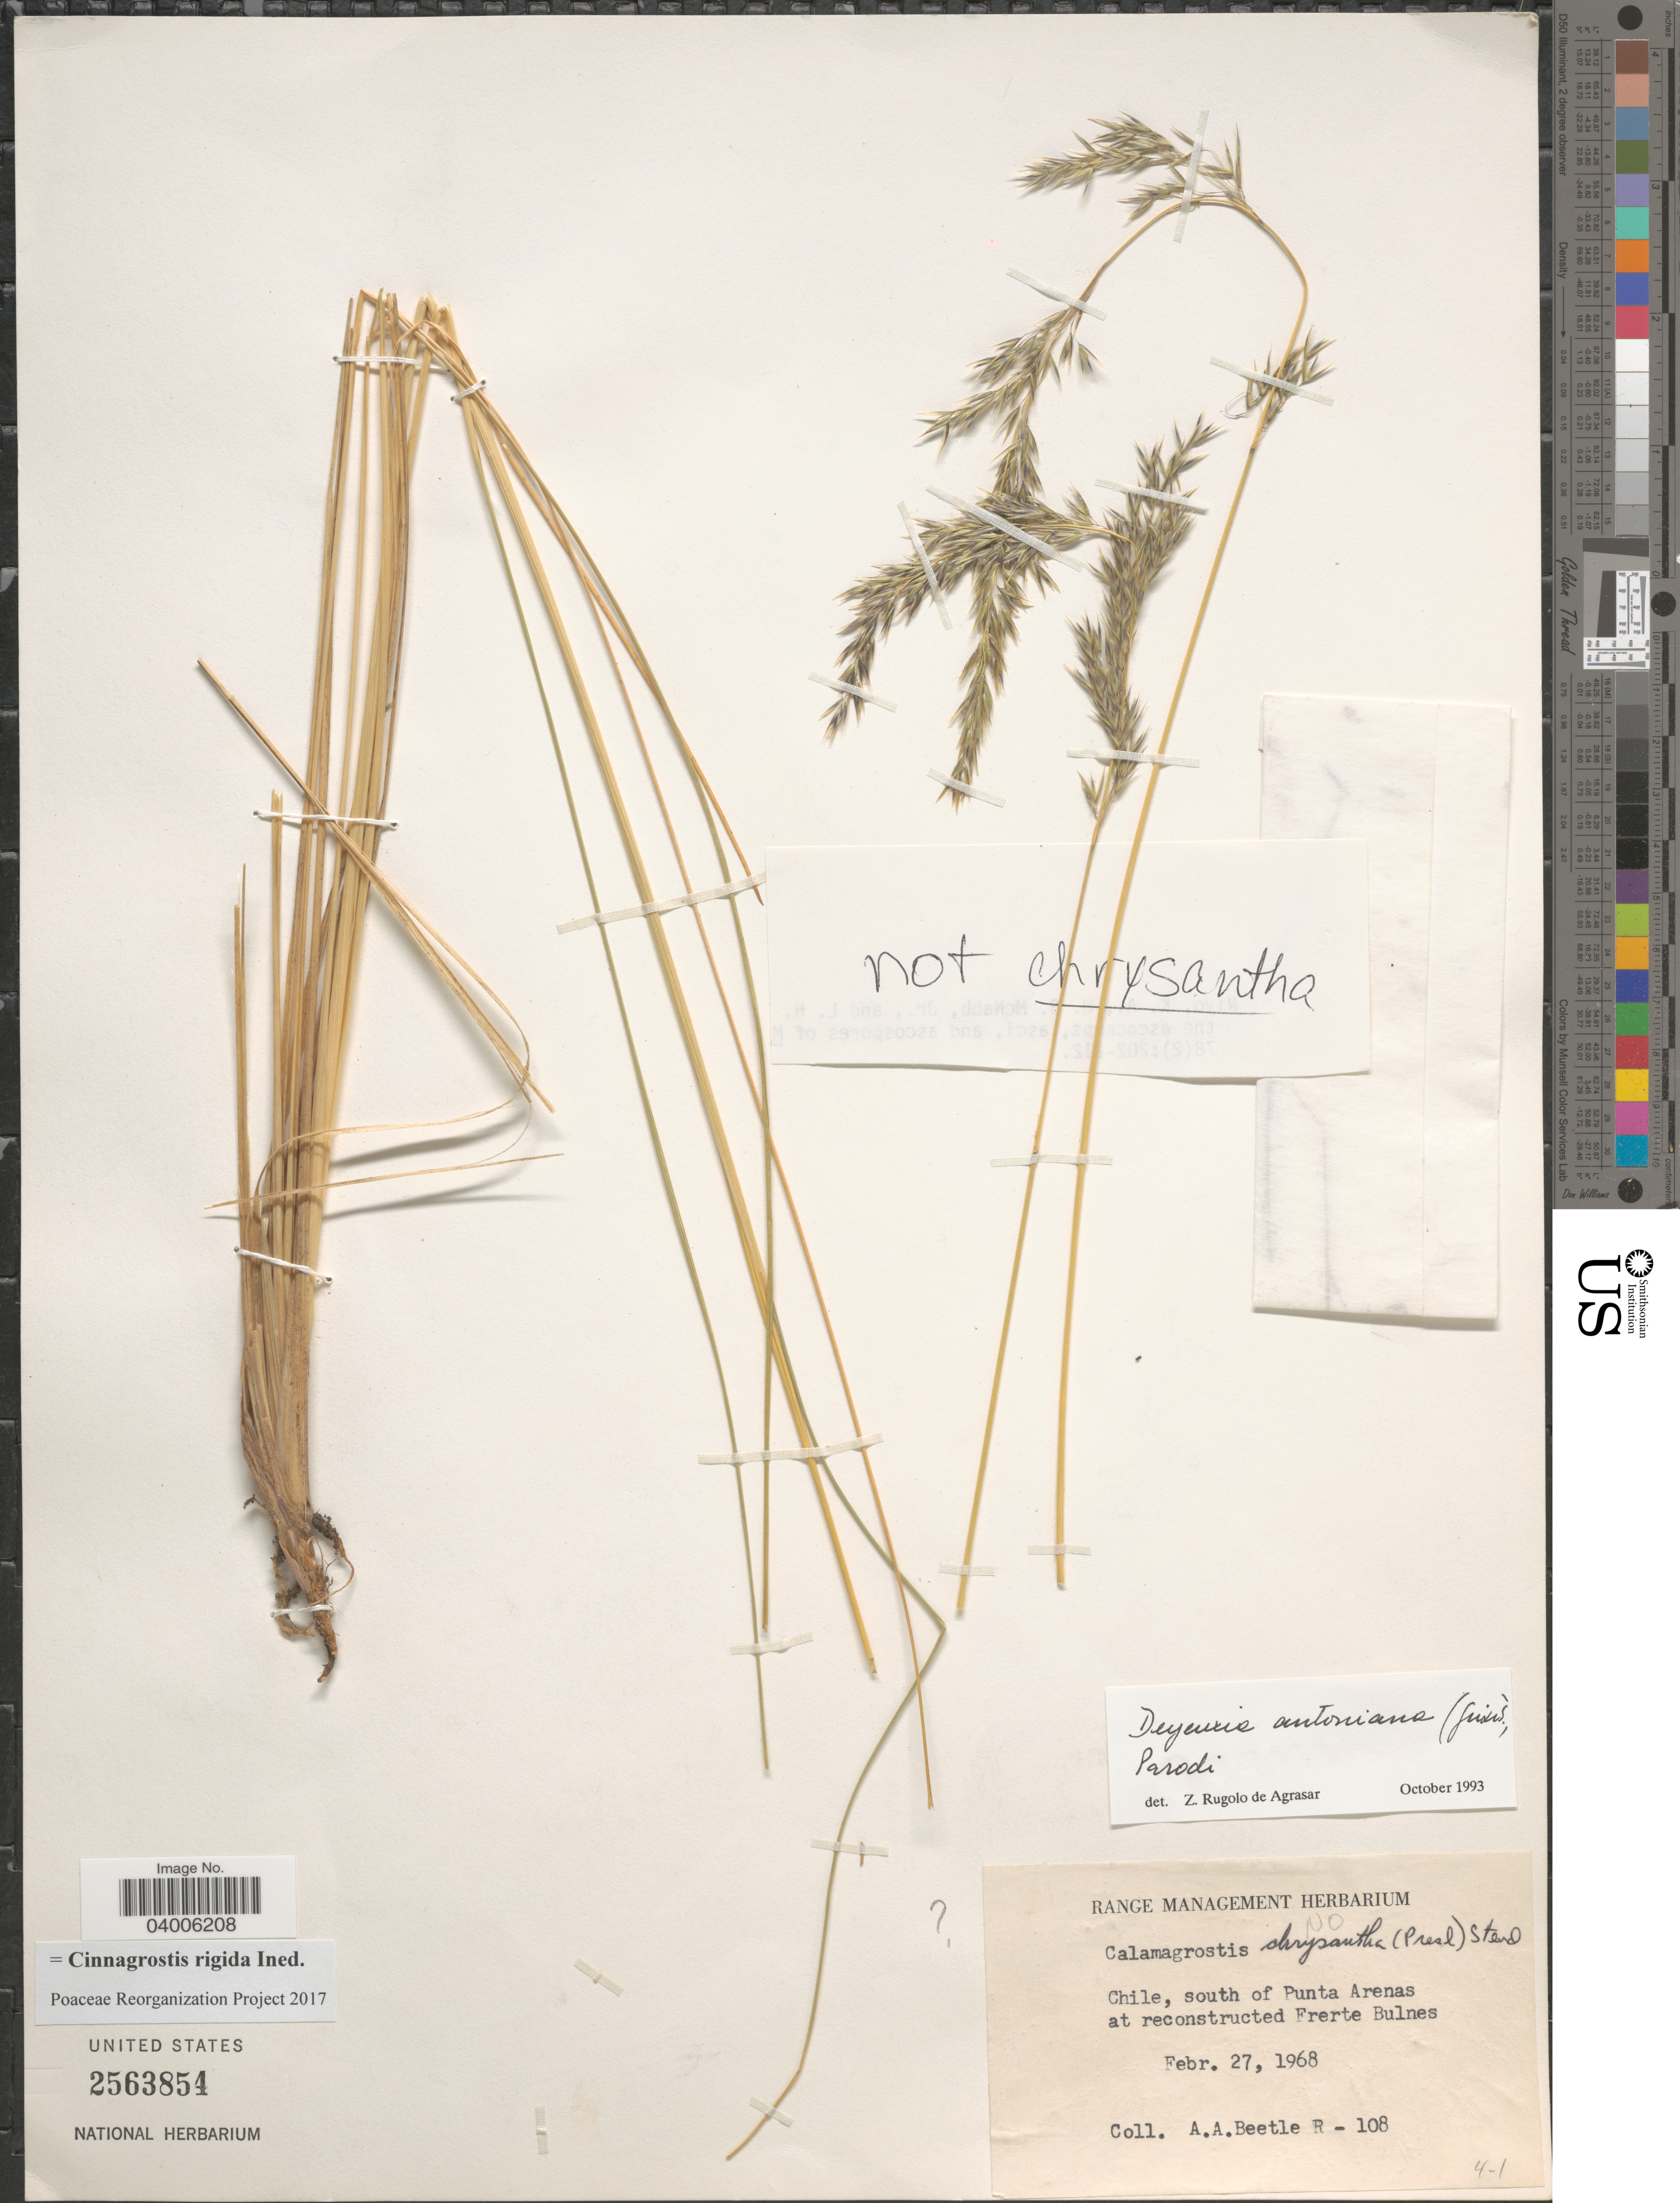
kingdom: Plantae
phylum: Tracheophyta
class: Liliopsida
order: Poales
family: Poaceae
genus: Cinnagrostis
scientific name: Cinnagrostis rigida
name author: (Kunth) P.M. Peterson et al.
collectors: A. A. Beetle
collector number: R-108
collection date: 1968-02-27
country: Chile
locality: South of Punta Arenas at reconstructed Frerte Bulnes.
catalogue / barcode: US 2563854